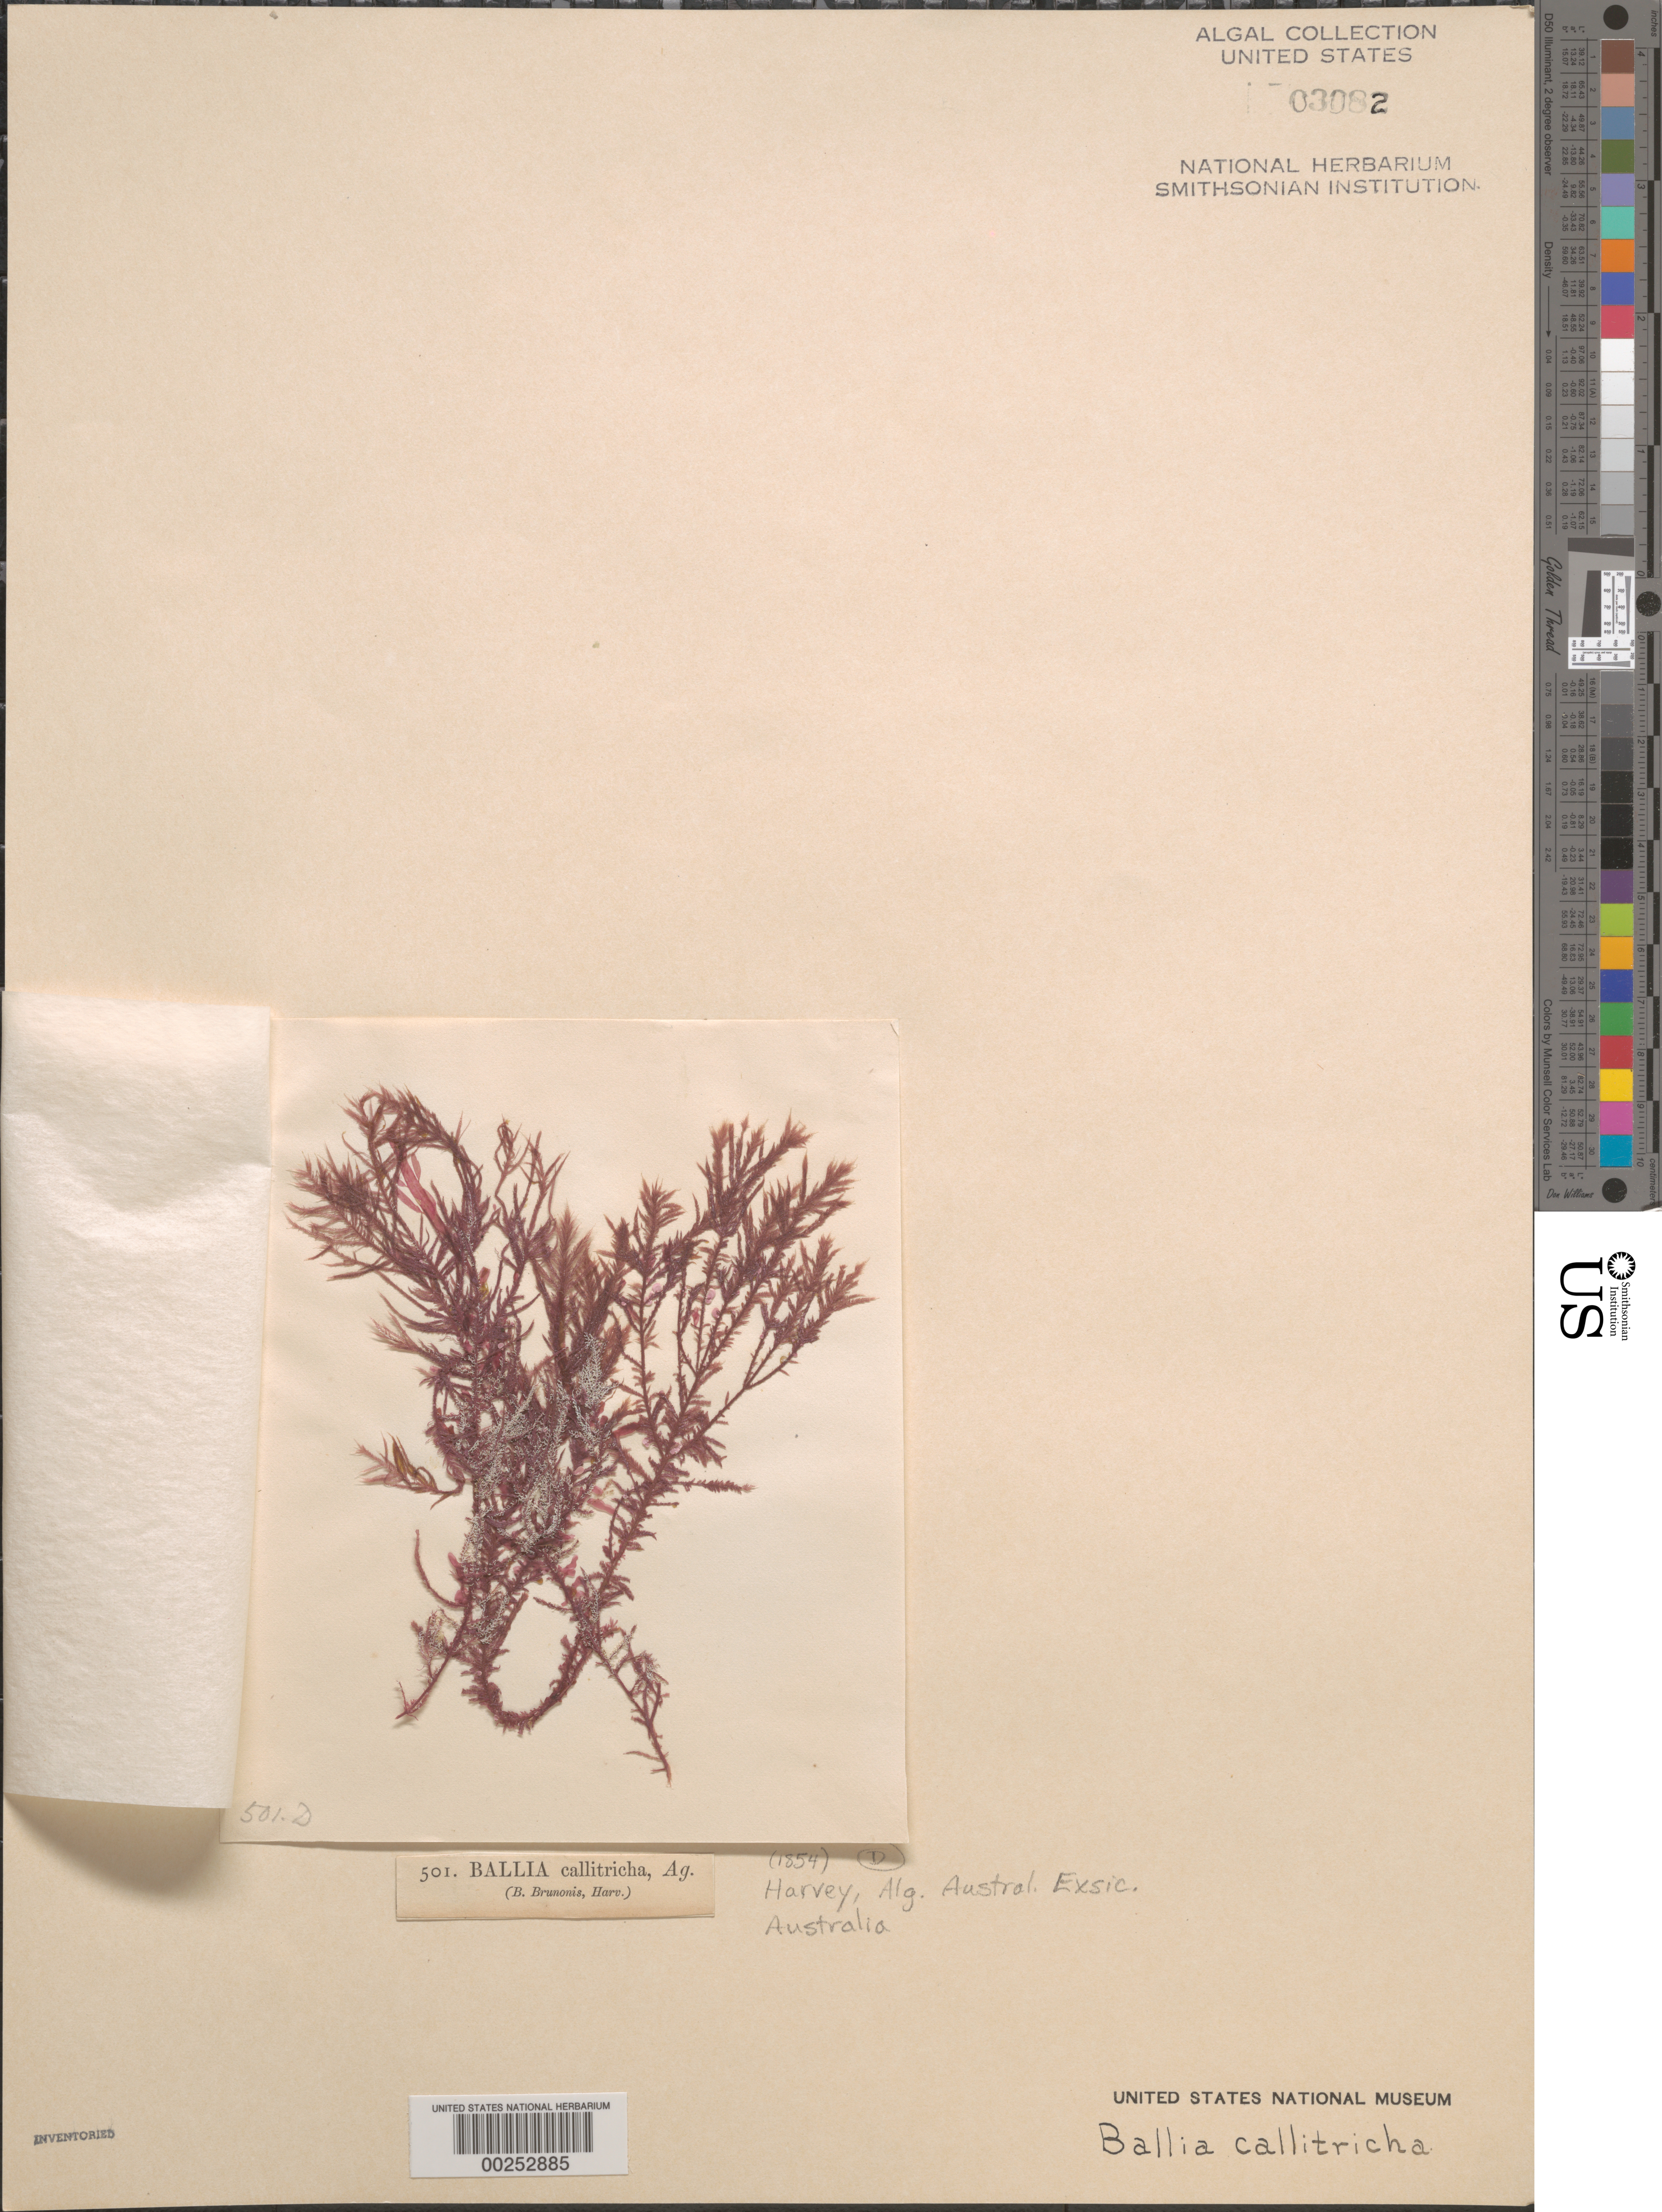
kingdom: Plantae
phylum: Rhodophyta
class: Florideophyceae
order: Balliales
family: Balliaceae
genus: Ballia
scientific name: Ballia callitricha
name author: (C. Agardh) Kützing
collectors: W. Harvey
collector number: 501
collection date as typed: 1854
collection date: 1854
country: Australia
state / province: Western Australia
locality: Princess Royal Harbor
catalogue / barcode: US 3082